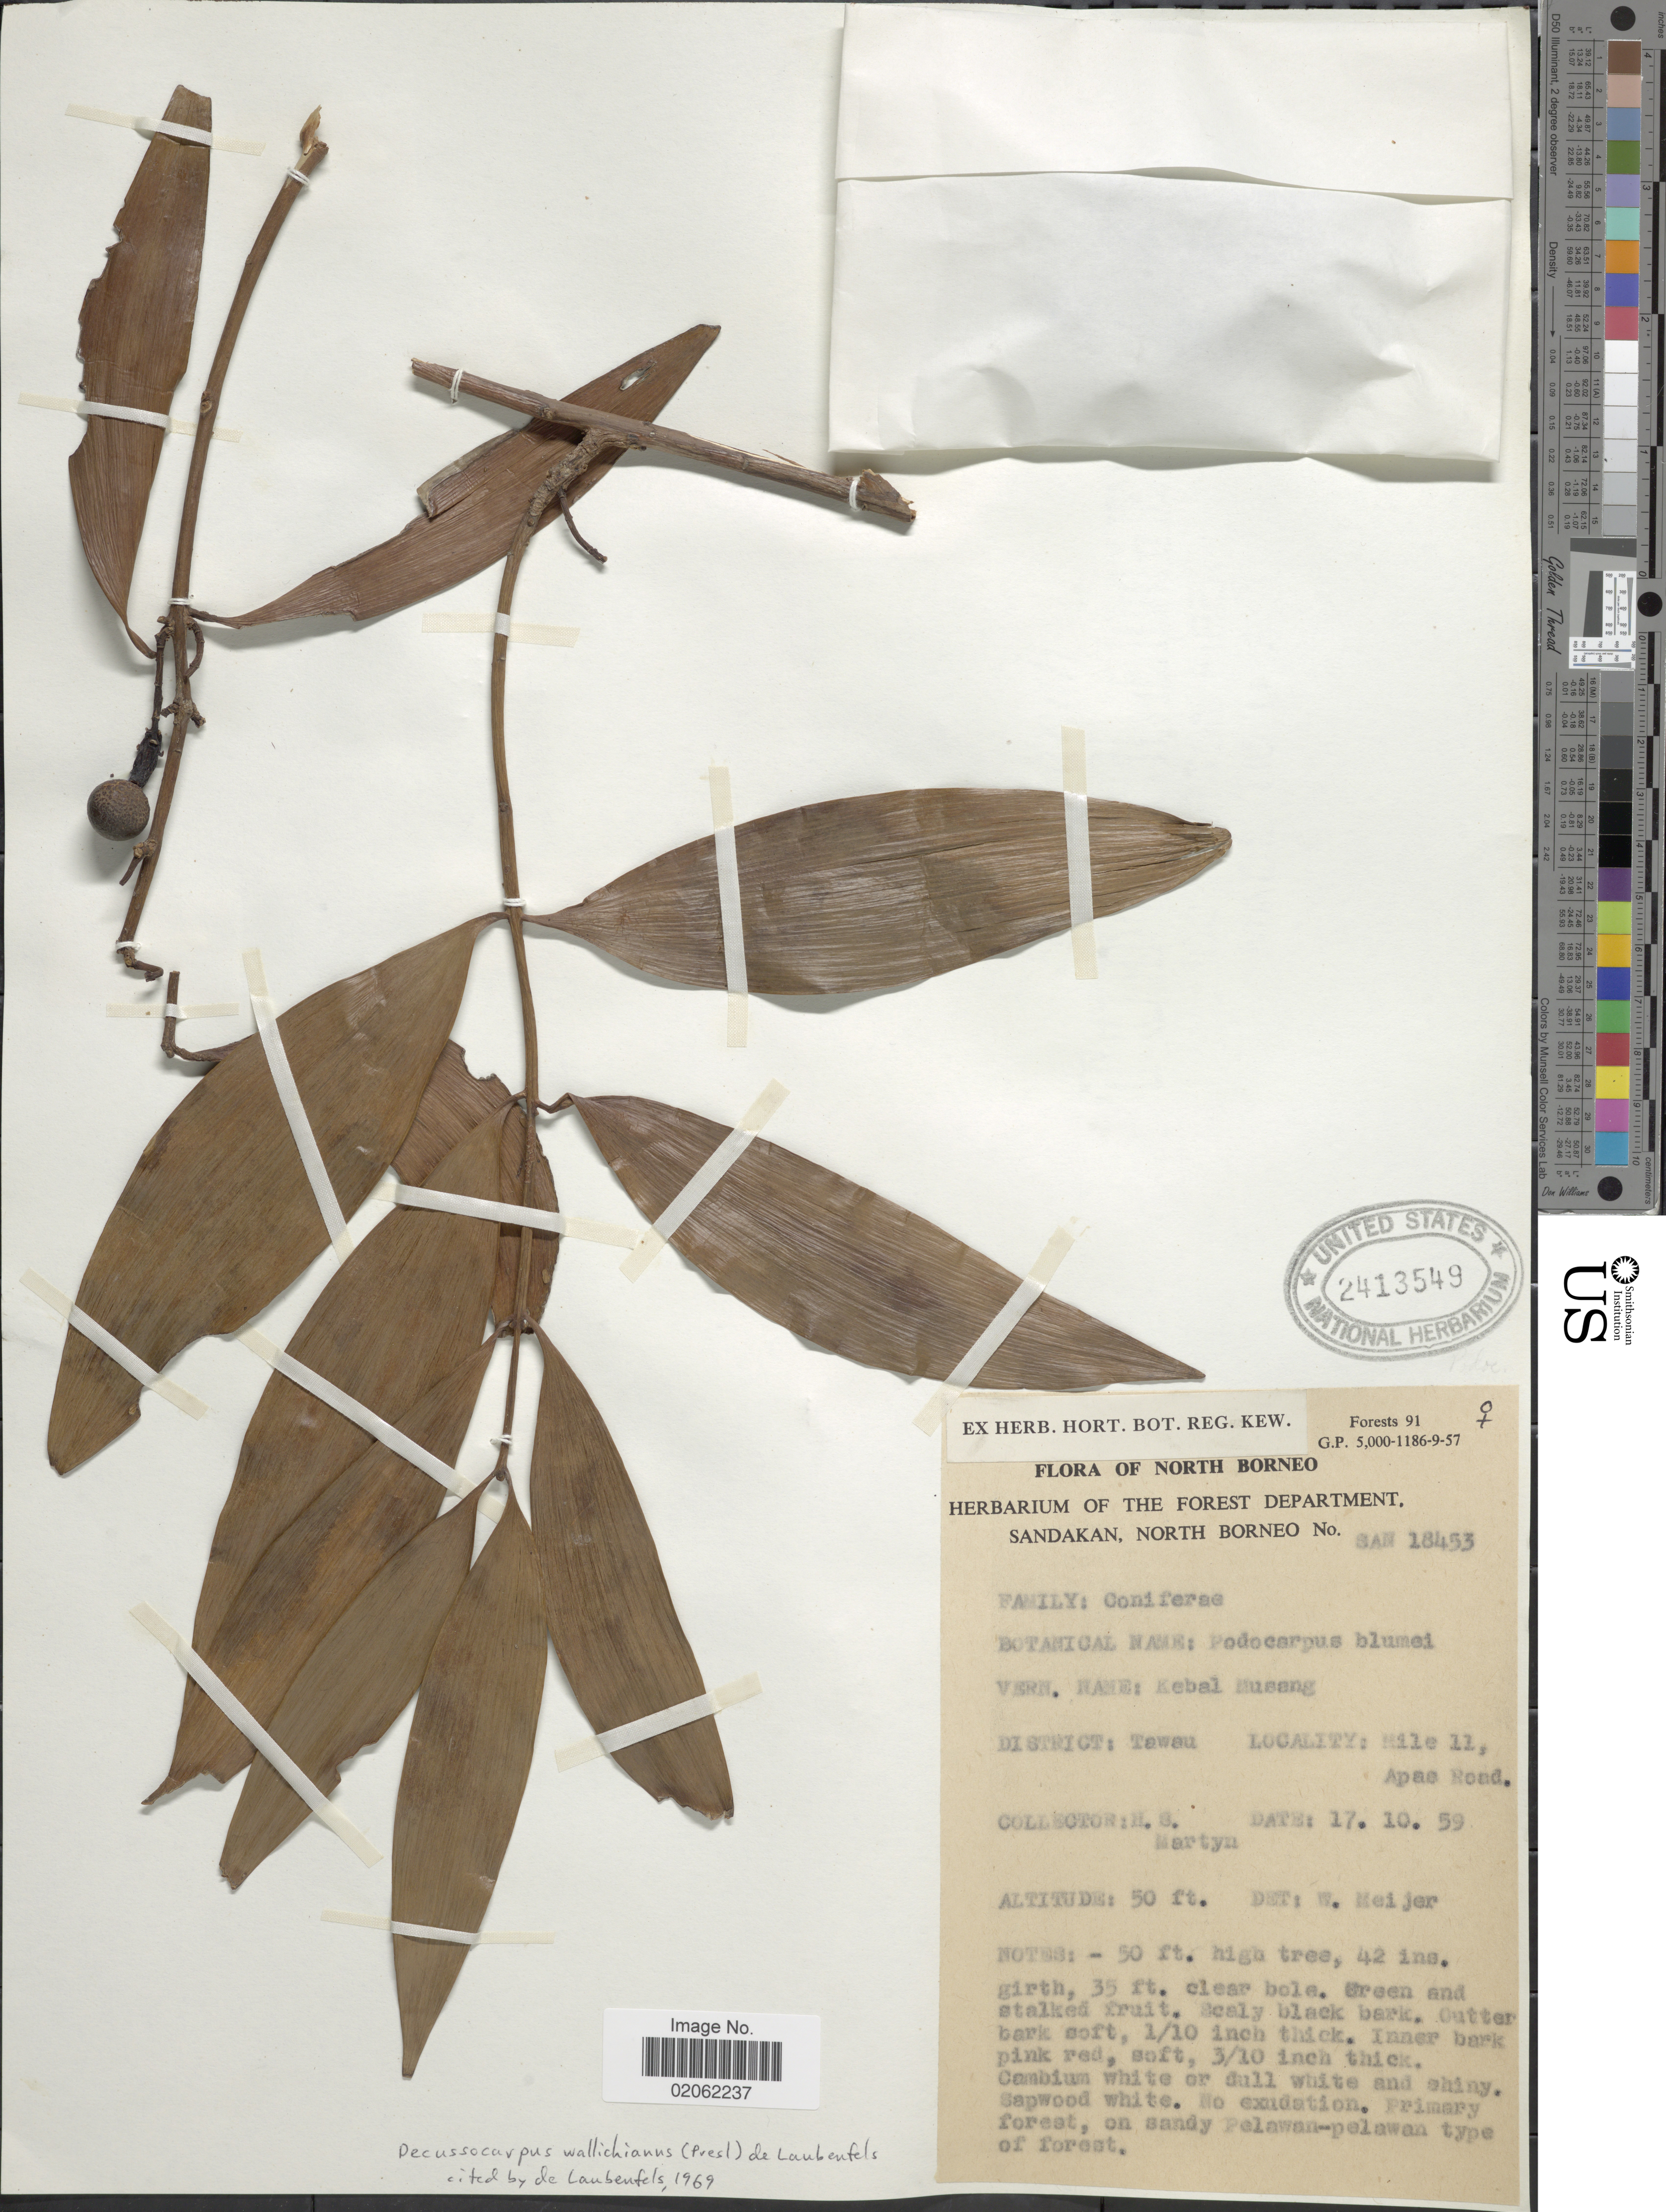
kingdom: Plantae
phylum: Tracheophyta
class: Pinopsida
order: Pinales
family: Podocarpaceae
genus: Decussocarpus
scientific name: Decussocarpus wallichianus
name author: (C. Presl) de Laub.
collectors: H. Martyn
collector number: SAN 18453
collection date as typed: Transcribed d/m/y: 17/10/59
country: Indonesia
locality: North Borneo, District: Tawau, Mile 11, Apas Road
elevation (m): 15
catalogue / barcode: US 2413549